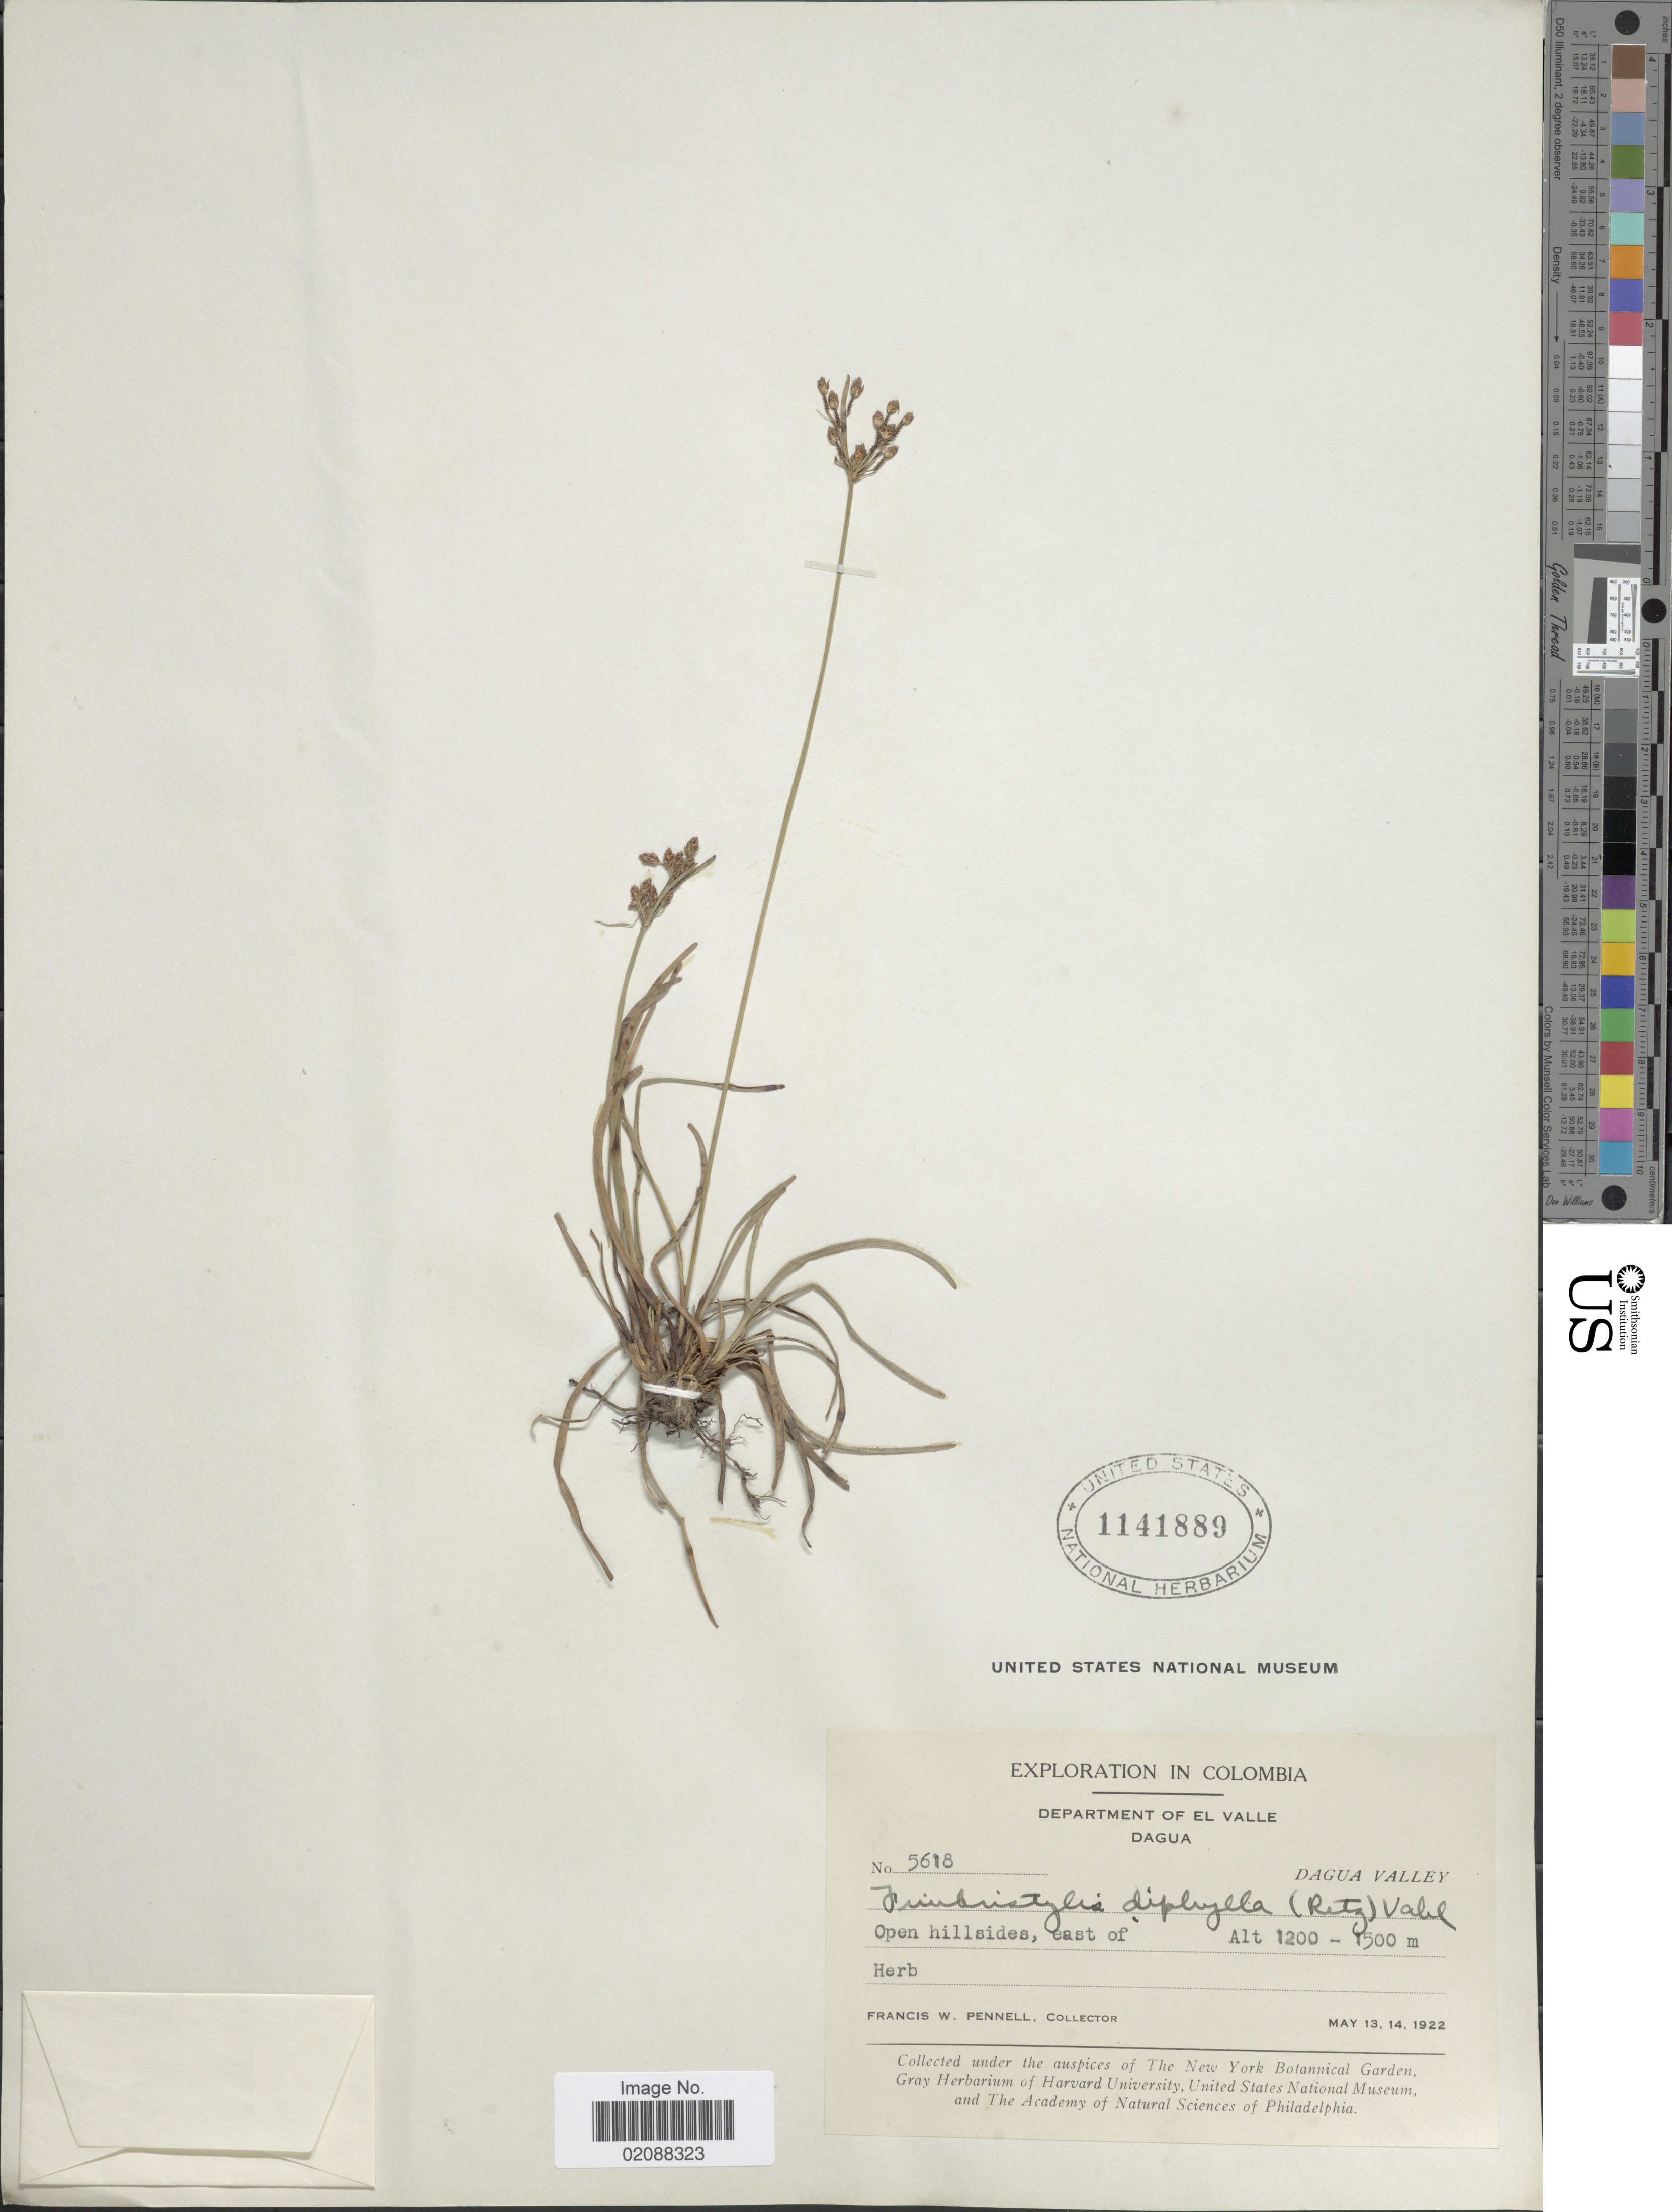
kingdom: Plantae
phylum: Tracheophyta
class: Liliopsida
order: Poales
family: Cyperaceae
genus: Fimbristylis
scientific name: Fimbristylis dichotoma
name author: (L.) Vahl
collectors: F. W. Pennell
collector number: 5618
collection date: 1922-05-13/1922-05-14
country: Colombia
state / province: Valle del Cauca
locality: Department of El Valle, Dagua, Dagua Valley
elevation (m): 1200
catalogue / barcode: US 1141889